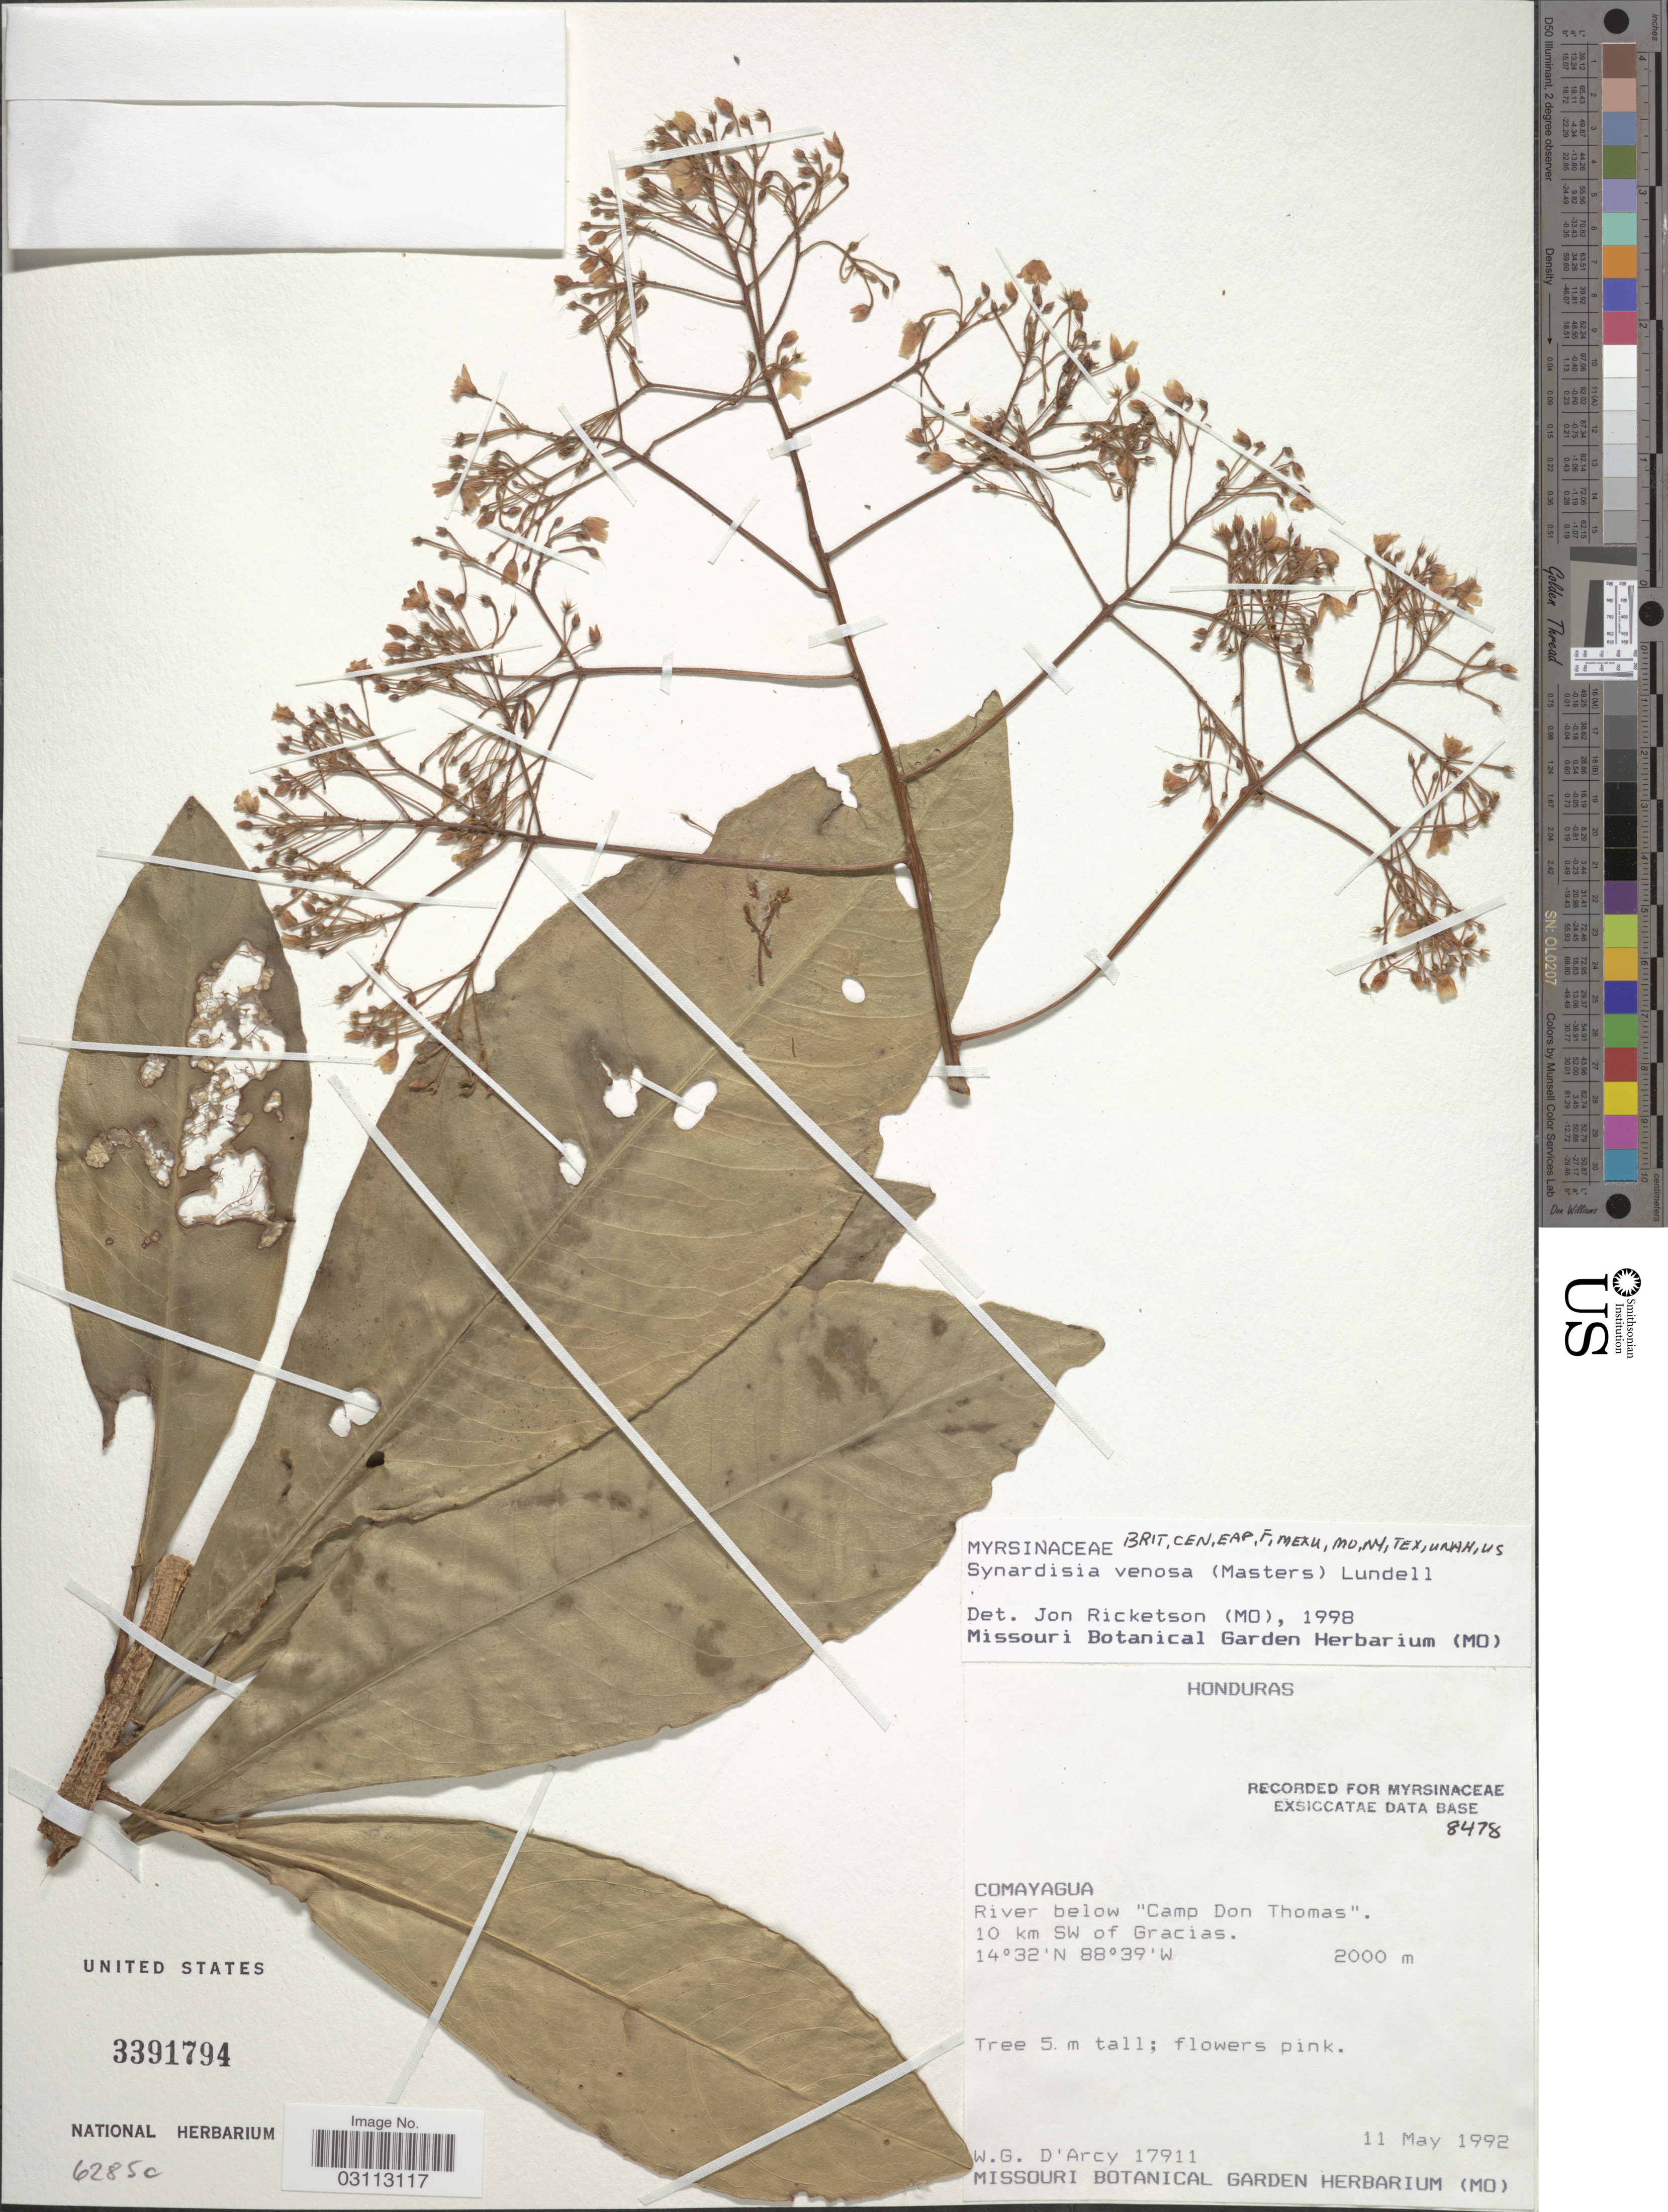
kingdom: Plantae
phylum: Tracheophyta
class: Magnoliopsida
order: Ericales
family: Primulaceae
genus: Synardisia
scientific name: Synardisia venosa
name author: (Mast.) Lundell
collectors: W. G. D'Arcy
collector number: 17911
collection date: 1992-05-11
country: Honduras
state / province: Comayagua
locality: River below "Camp Don Thomas". 10 km SW of Gracias.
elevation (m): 2000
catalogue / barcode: US 3391794